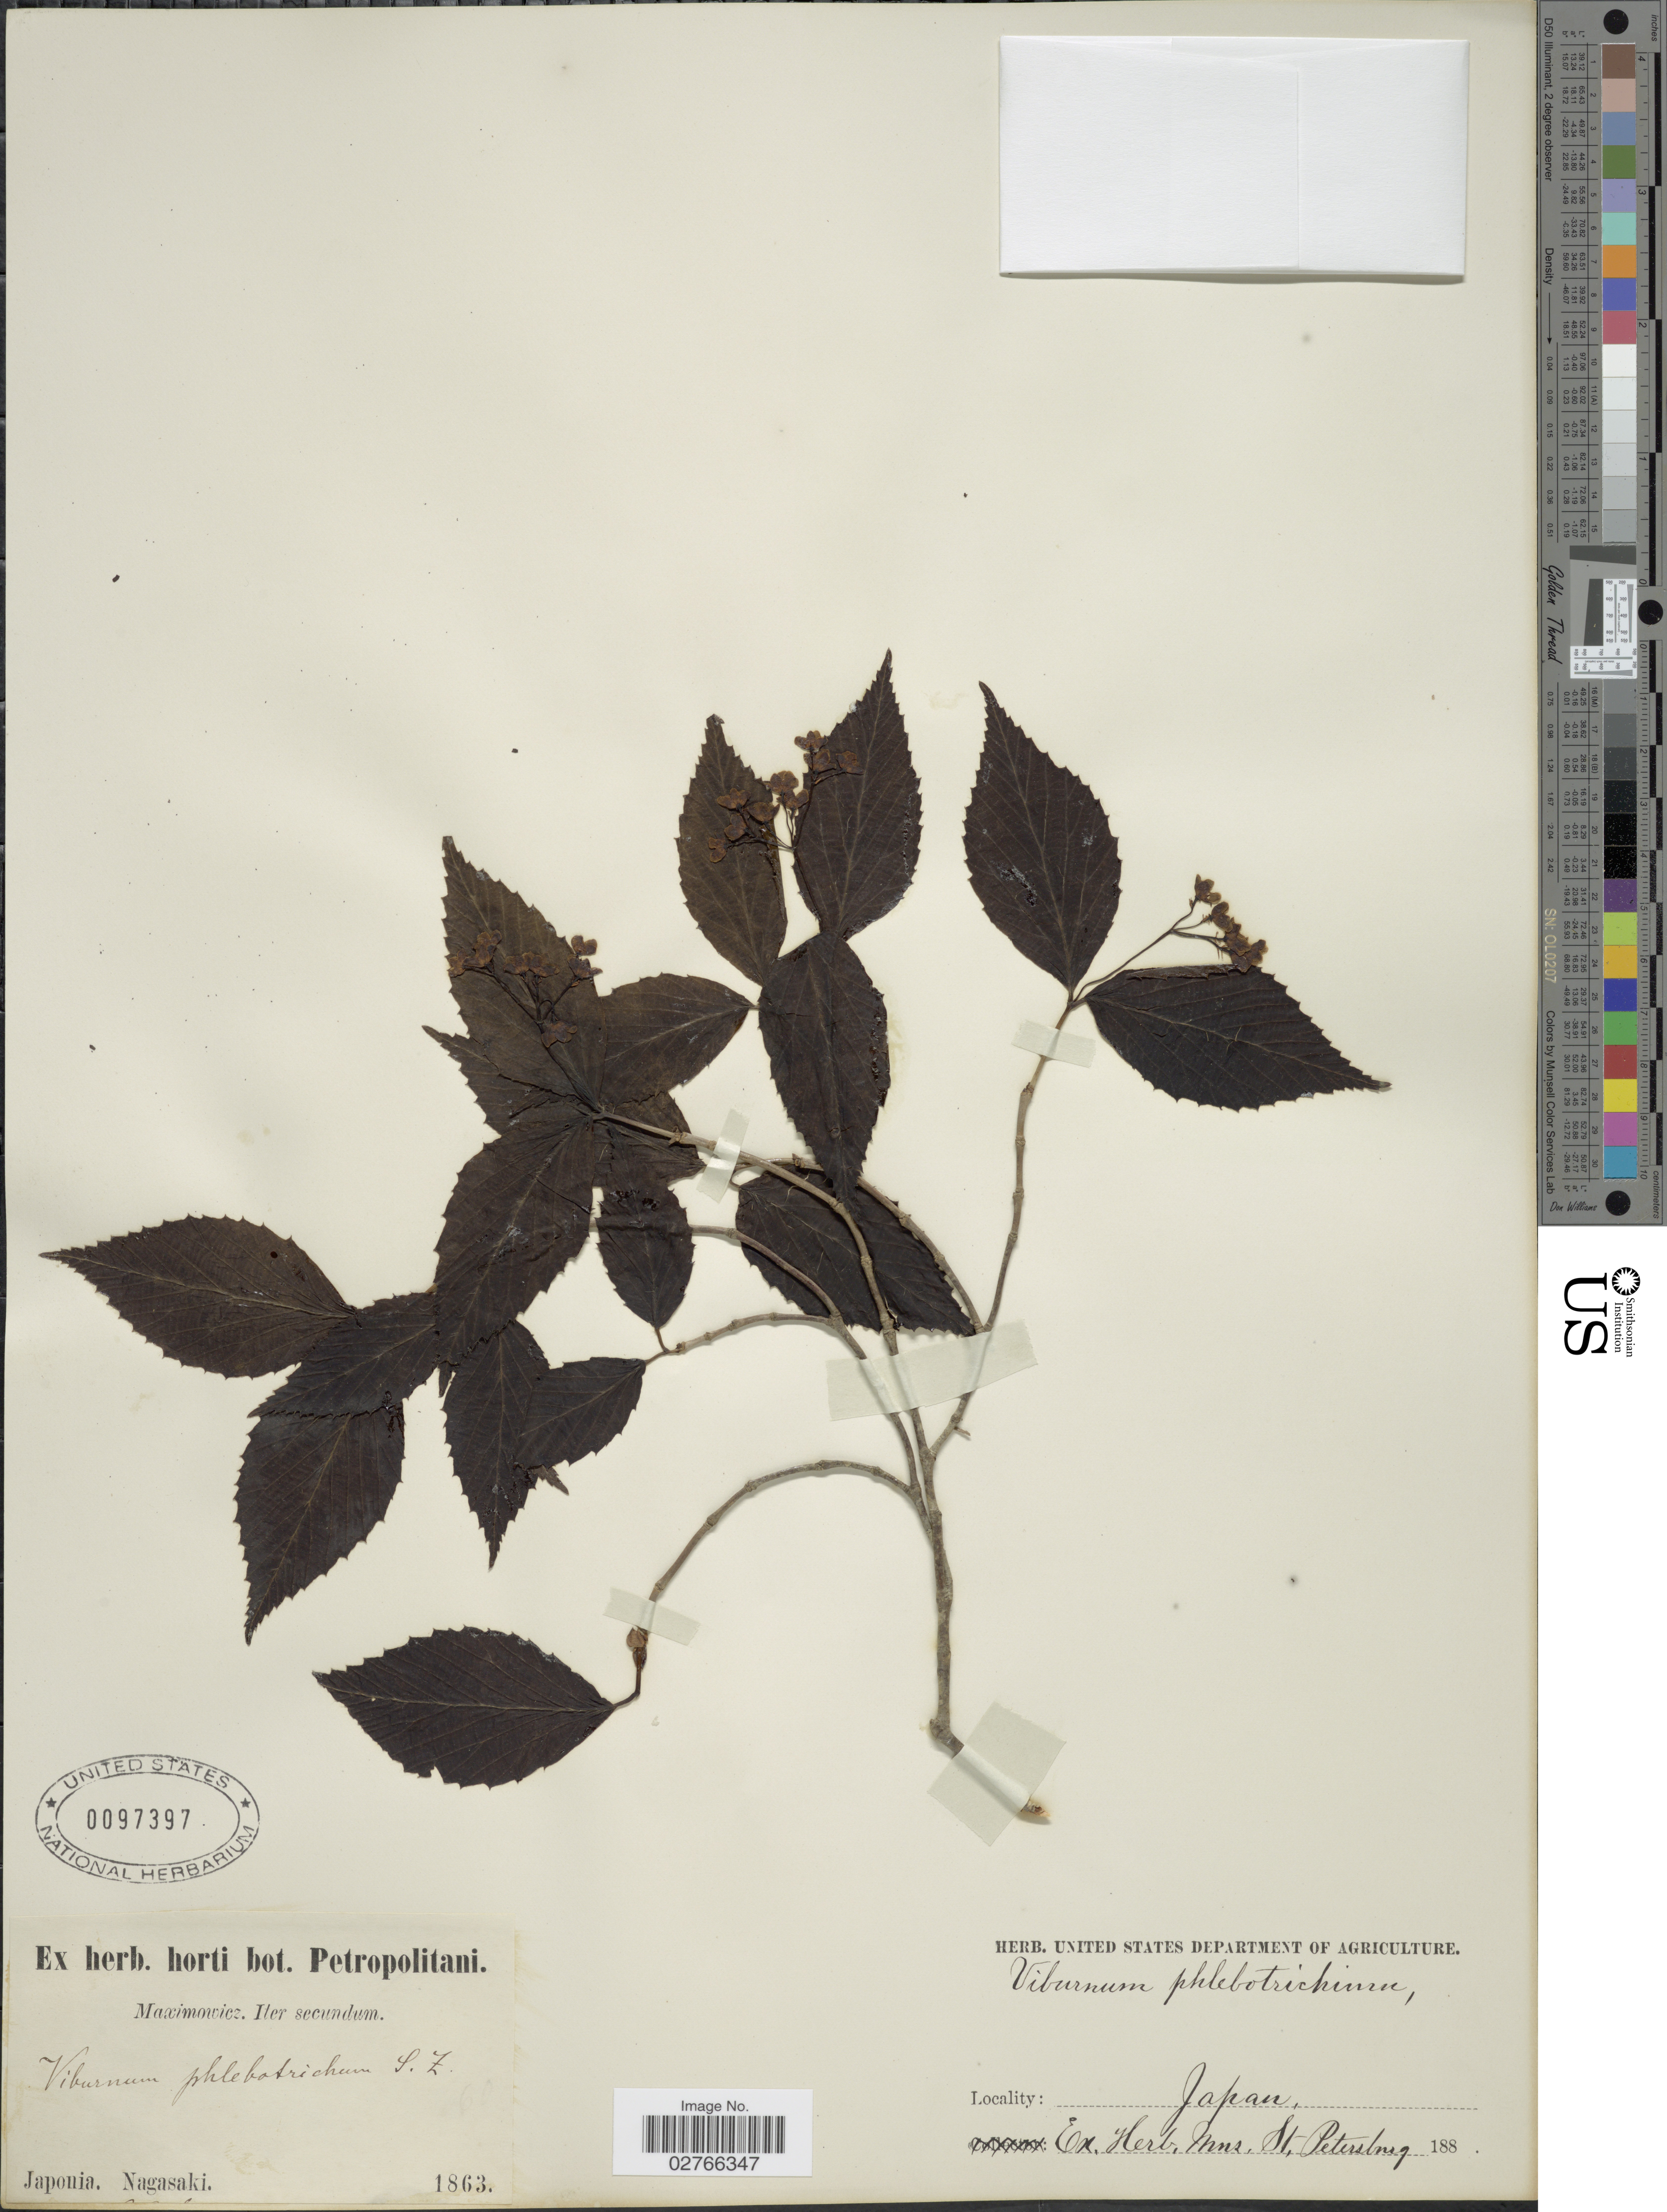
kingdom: Plantae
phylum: Tracheophyta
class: Magnoliopsida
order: Dipsacales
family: Viburnaceae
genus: Viburnum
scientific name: Viburnum phlebotrichum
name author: Siebold & Zucc.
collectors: Maximowicz, --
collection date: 1863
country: Japan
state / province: Nagasaki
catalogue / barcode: US 97397